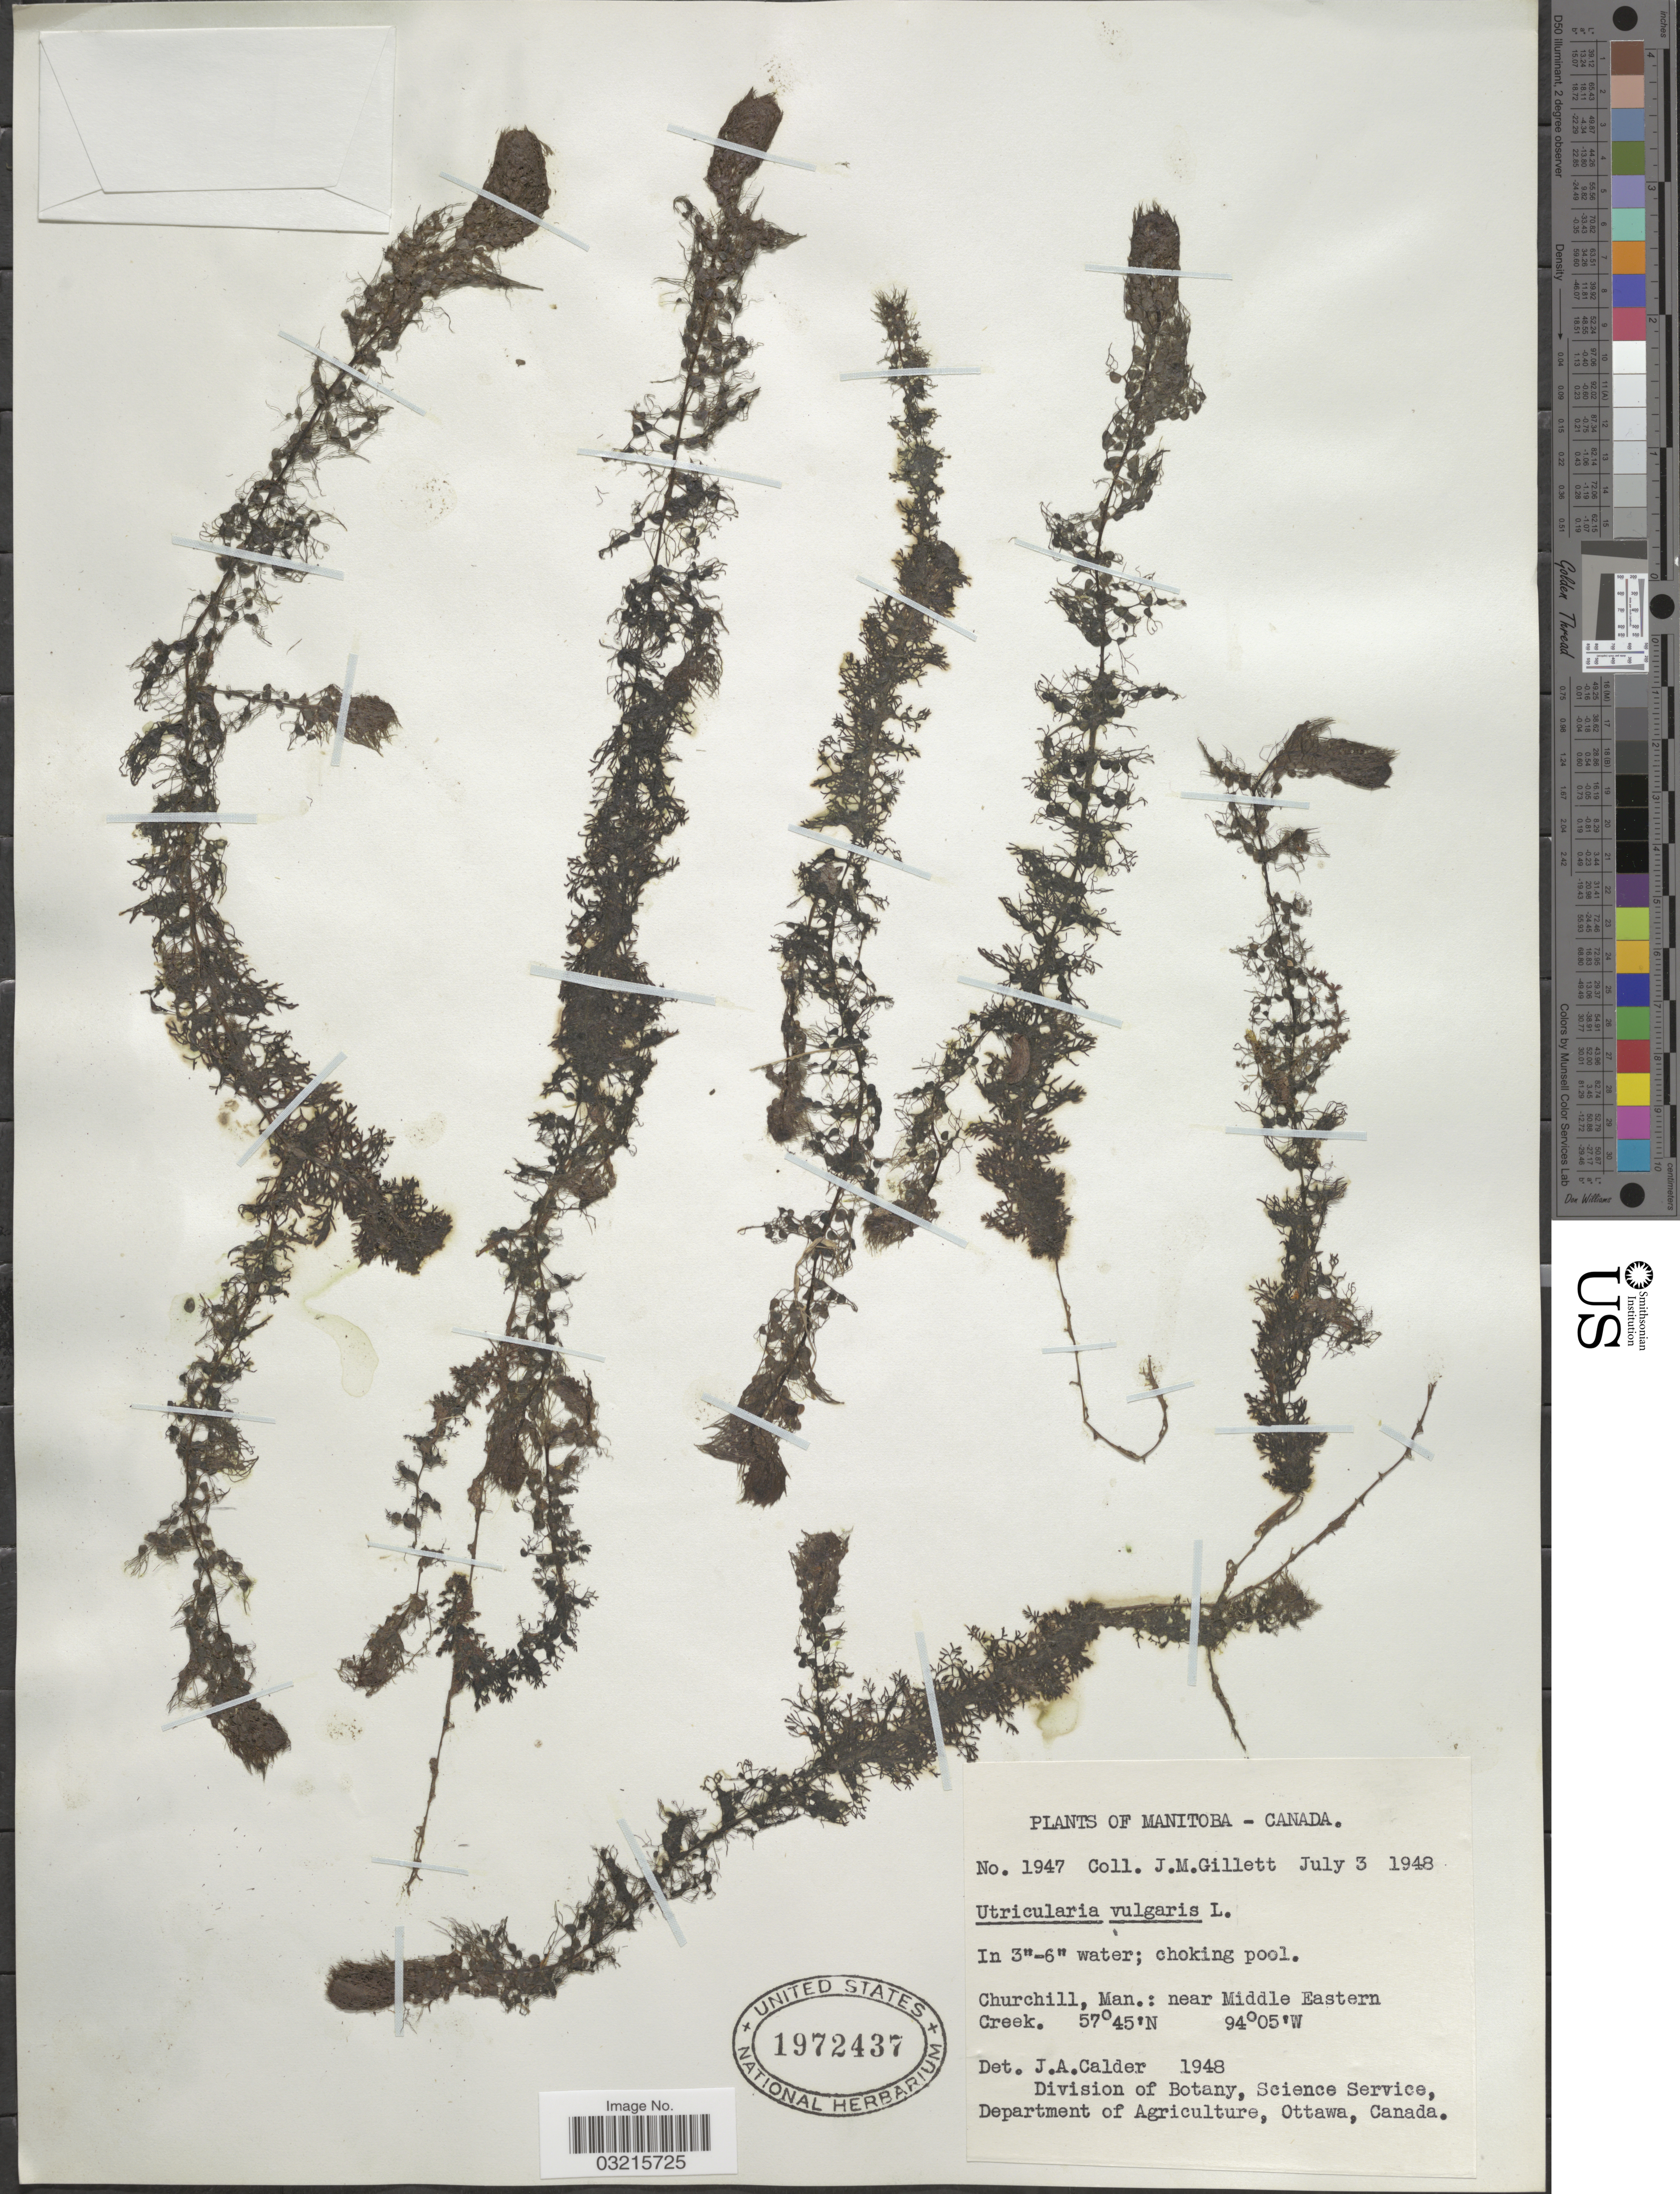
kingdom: Plantae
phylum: Tracheophyta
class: Magnoliopsida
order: Lamiales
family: Lentibulariaceae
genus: Utricularia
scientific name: Utricularia vulgaris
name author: L.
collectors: J. M. Gillett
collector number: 1947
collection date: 1948-07-03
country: Canada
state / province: Manitoba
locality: Churchill, Man.: near Middle Eastern Creek.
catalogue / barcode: US 1972437